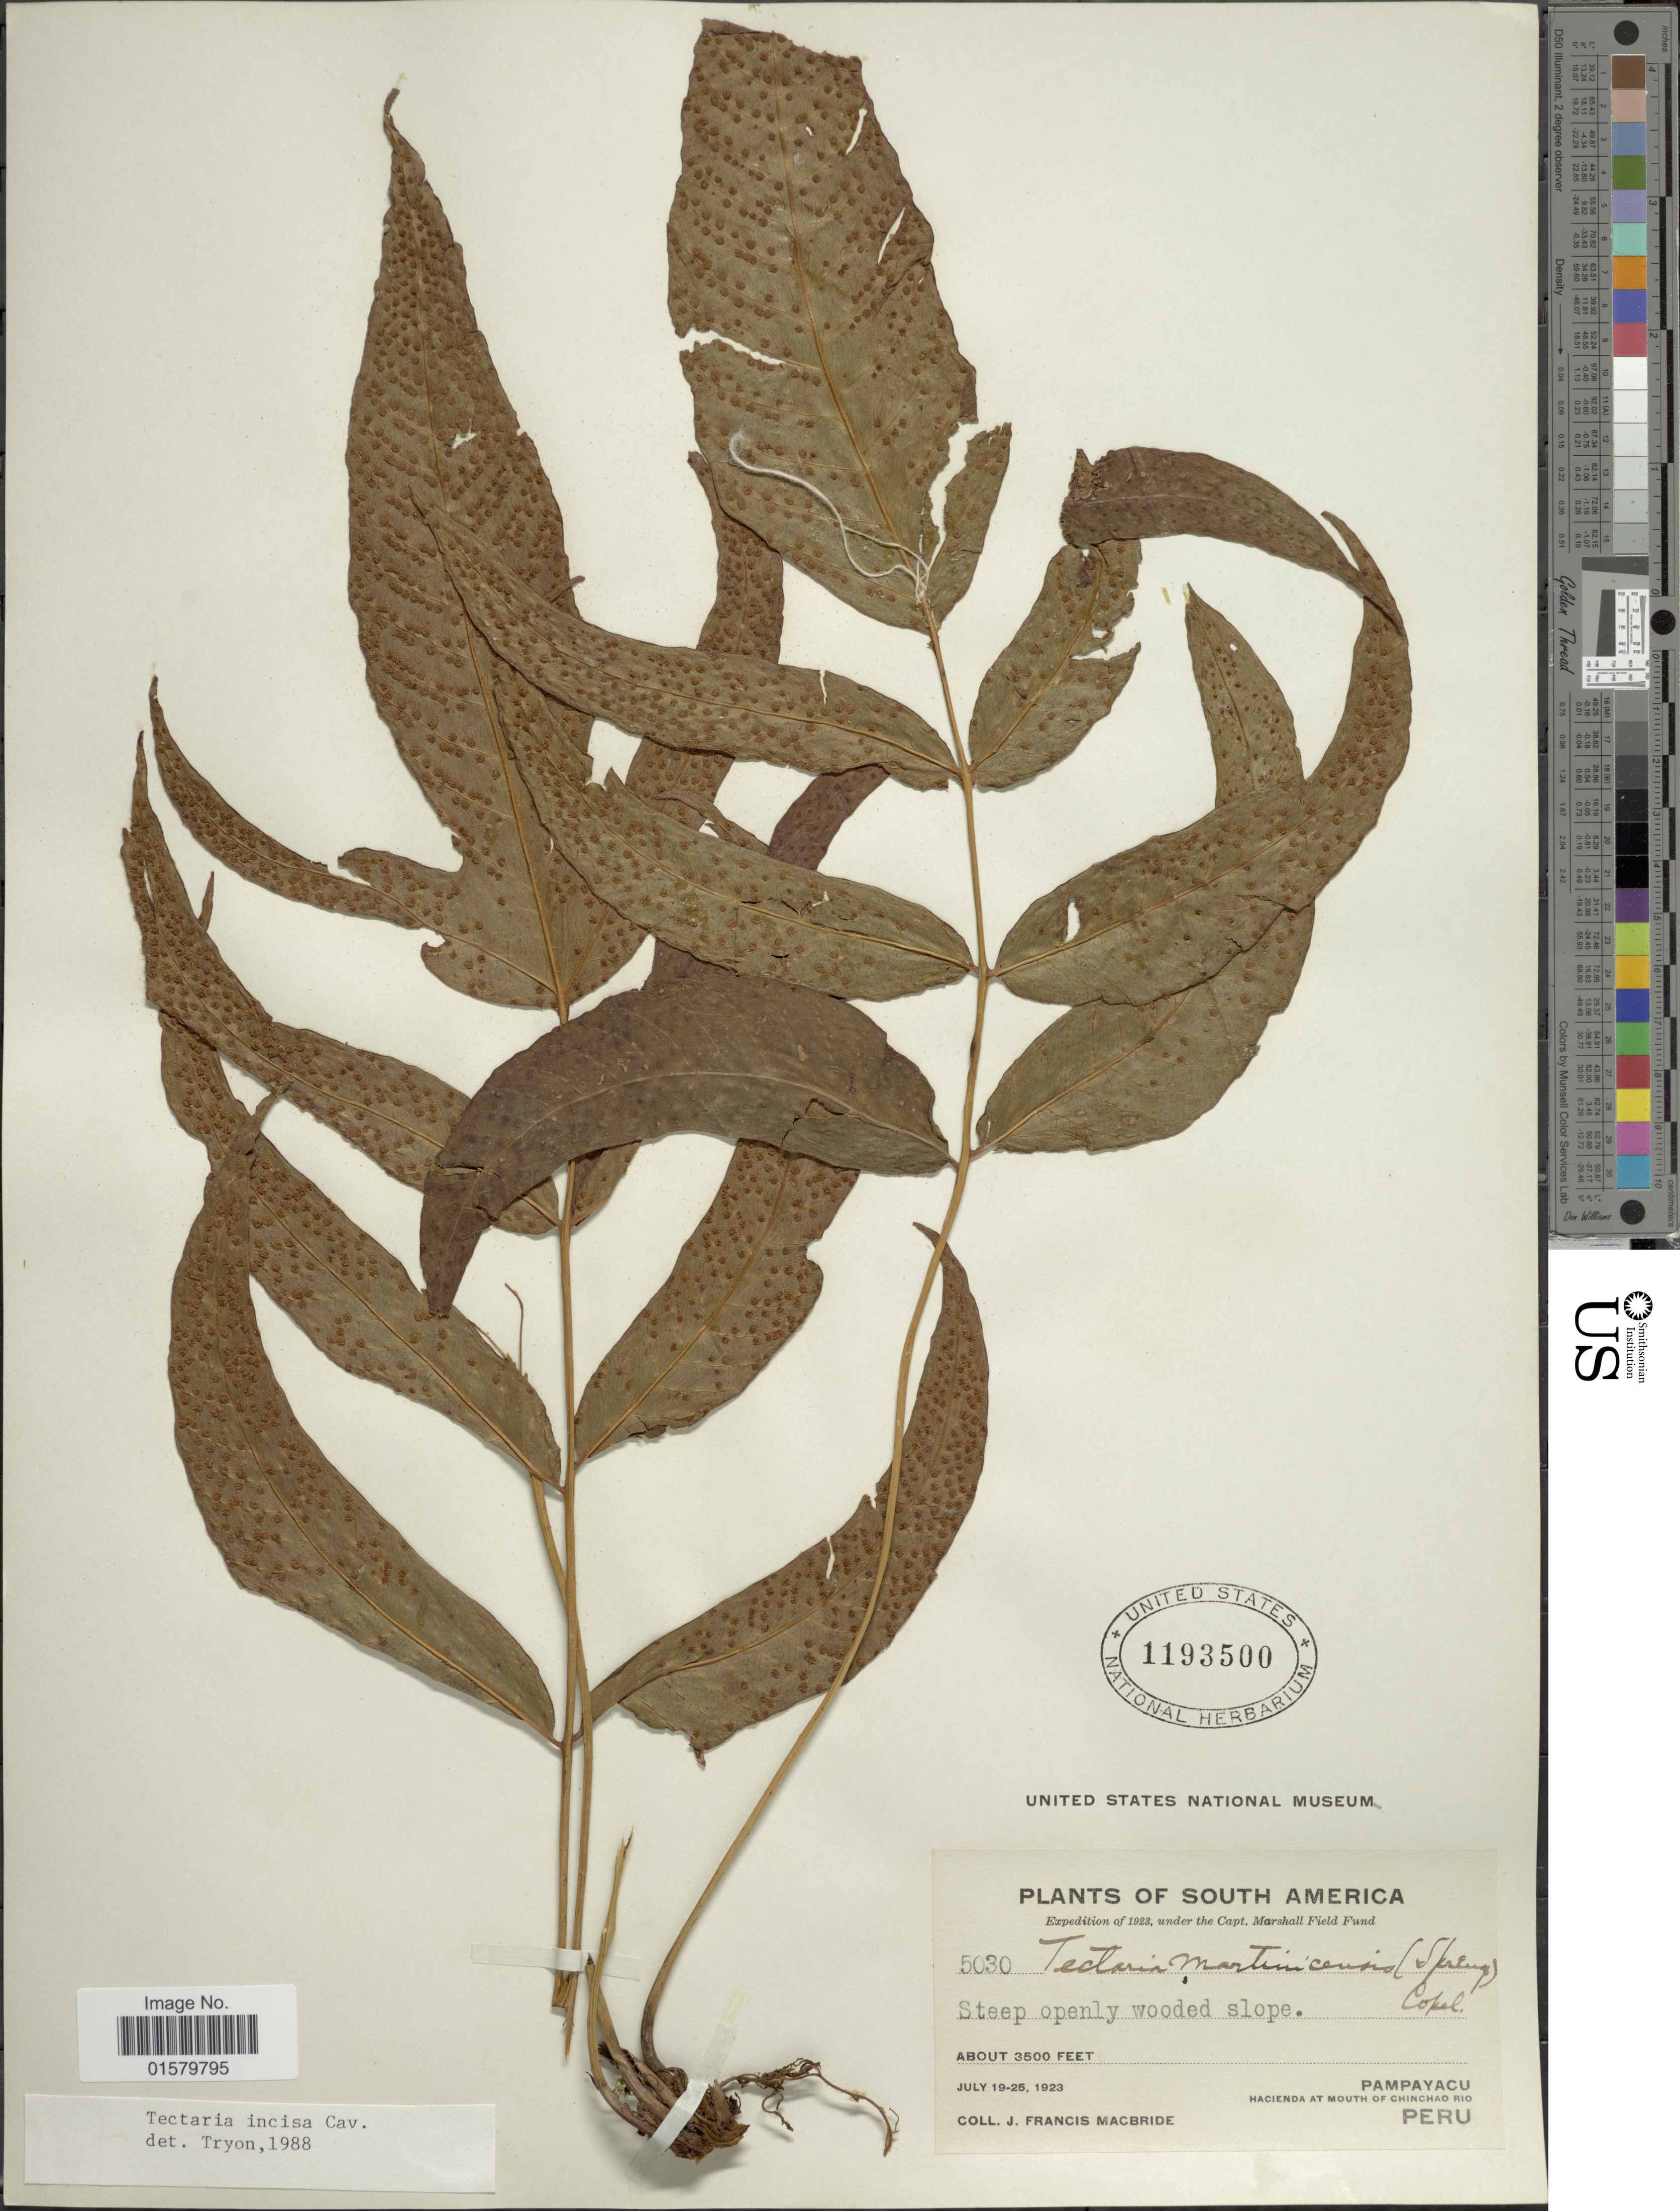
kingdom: Plantae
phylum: Tracheophyta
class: Polypodiopsida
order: Polypodiales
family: Tectariaceae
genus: Tectaria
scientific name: Tectaria incisa var. incisa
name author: Cav.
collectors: J. F. Macbride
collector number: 5030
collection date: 1923-07-19/1923-07-25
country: Peru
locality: South America, Pampayacu, hacienda at mouth of Chinchao Rio, Peru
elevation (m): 1067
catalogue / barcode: US 1193500